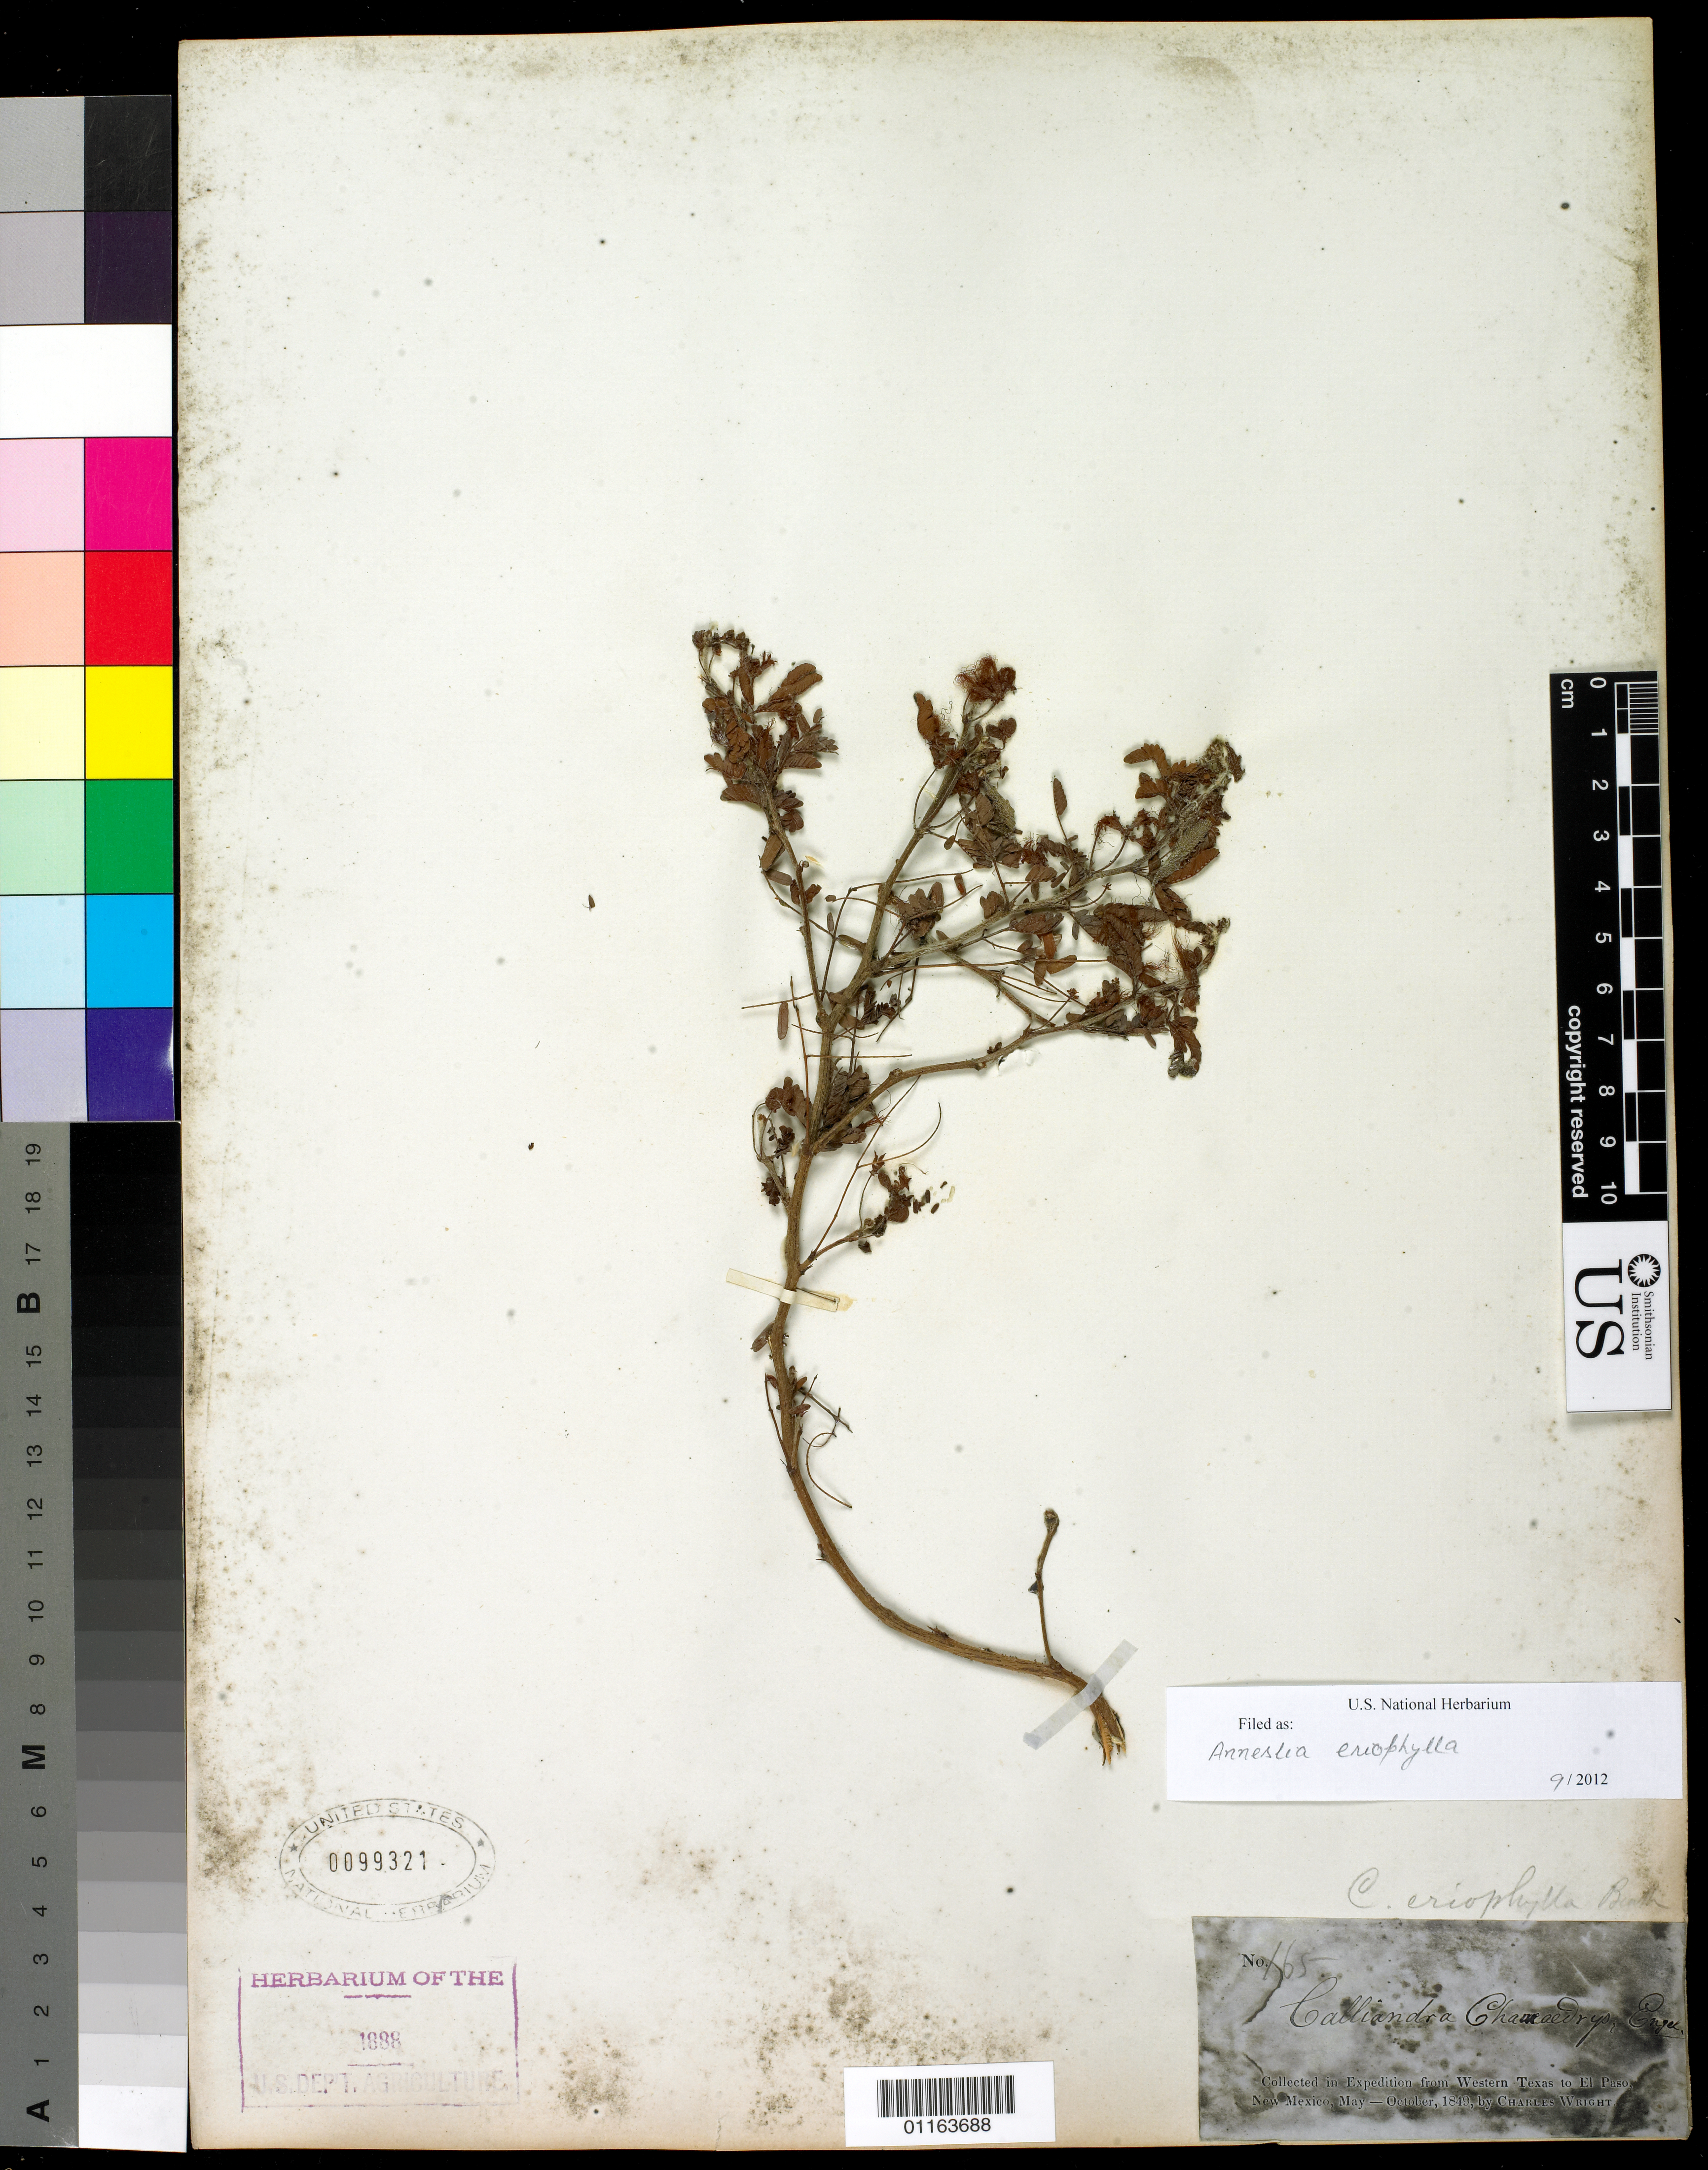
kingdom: Plantae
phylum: Tracheophyta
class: Magnoliopsida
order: Fabales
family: Fabaceae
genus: Calliandra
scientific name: Calliandra eriophylla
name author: Benth.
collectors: C. Wright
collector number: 165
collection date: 1849-05/1849-10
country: United States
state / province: New Mexico / Texas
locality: Western Texas to El Paso.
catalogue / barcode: US 99321